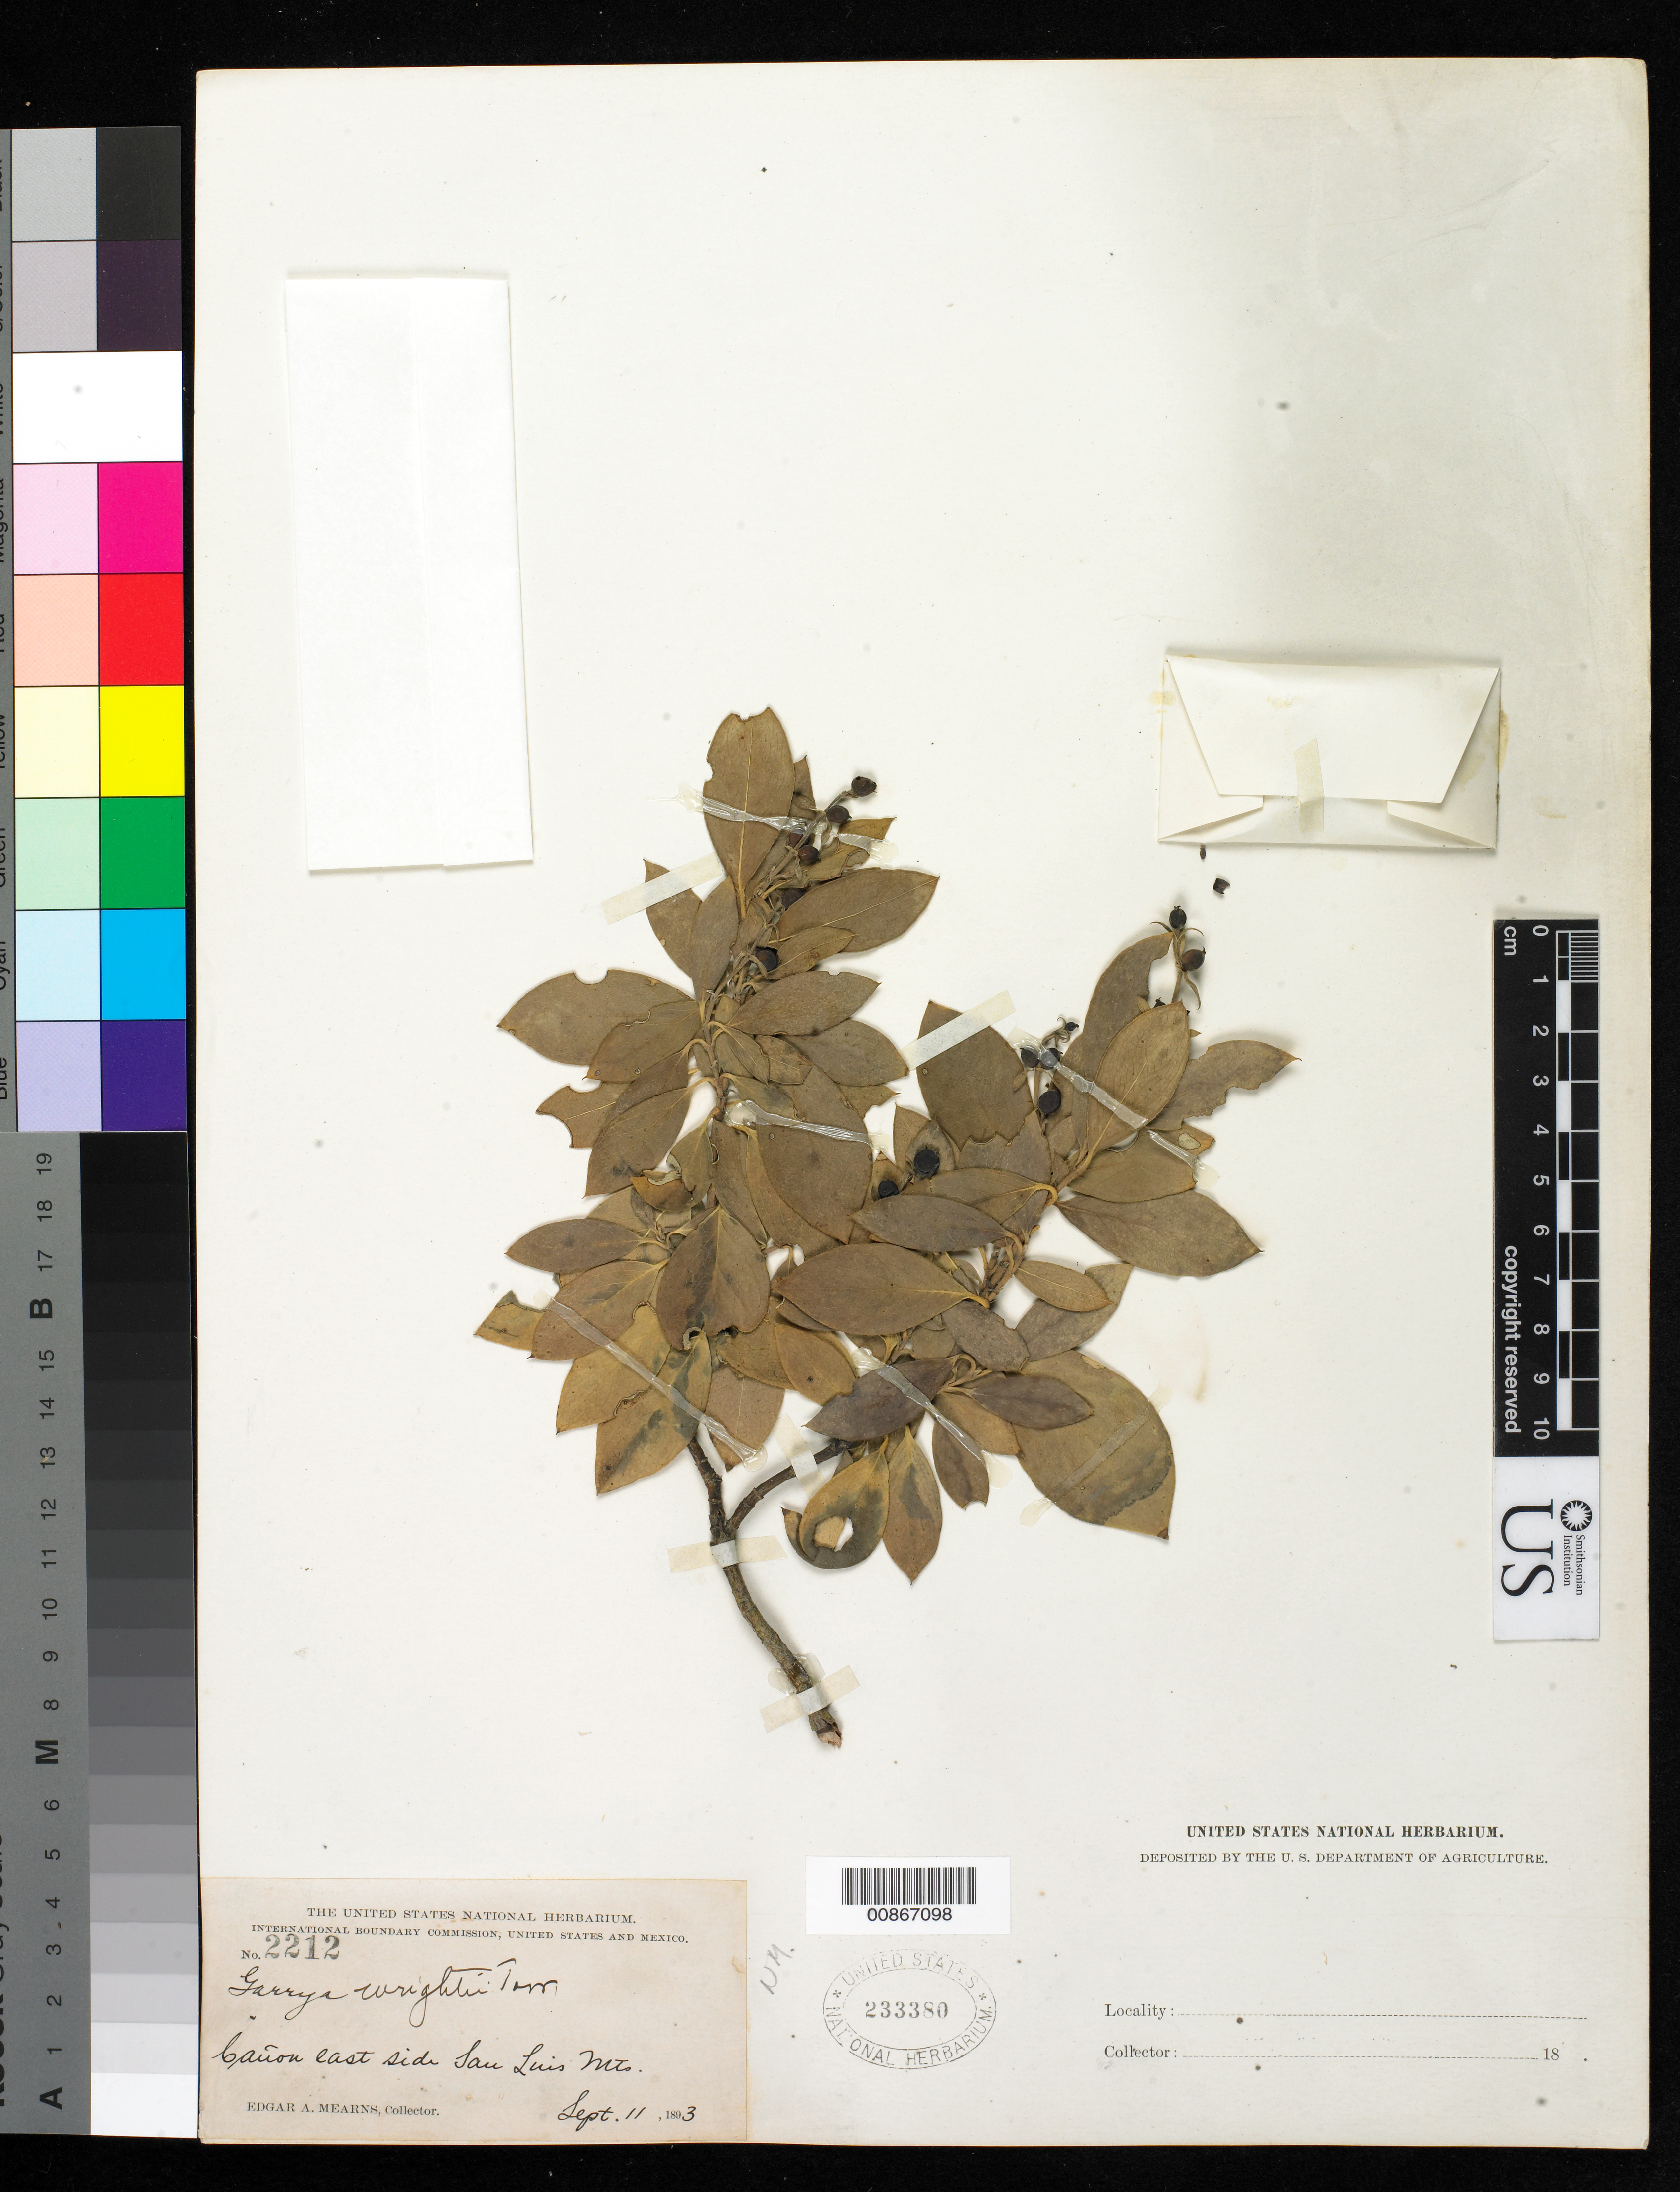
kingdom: Plantae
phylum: Tracheophyta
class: Magnoliopsida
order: Garryales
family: Garryaceae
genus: Garrya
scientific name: Garrya wrightii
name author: Torr.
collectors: E. A. Mearns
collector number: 2212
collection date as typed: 11 Sep 1893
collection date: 1893-09-11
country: United States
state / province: New Mexico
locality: Cañon east side San Luis Mts.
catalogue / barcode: US 233380